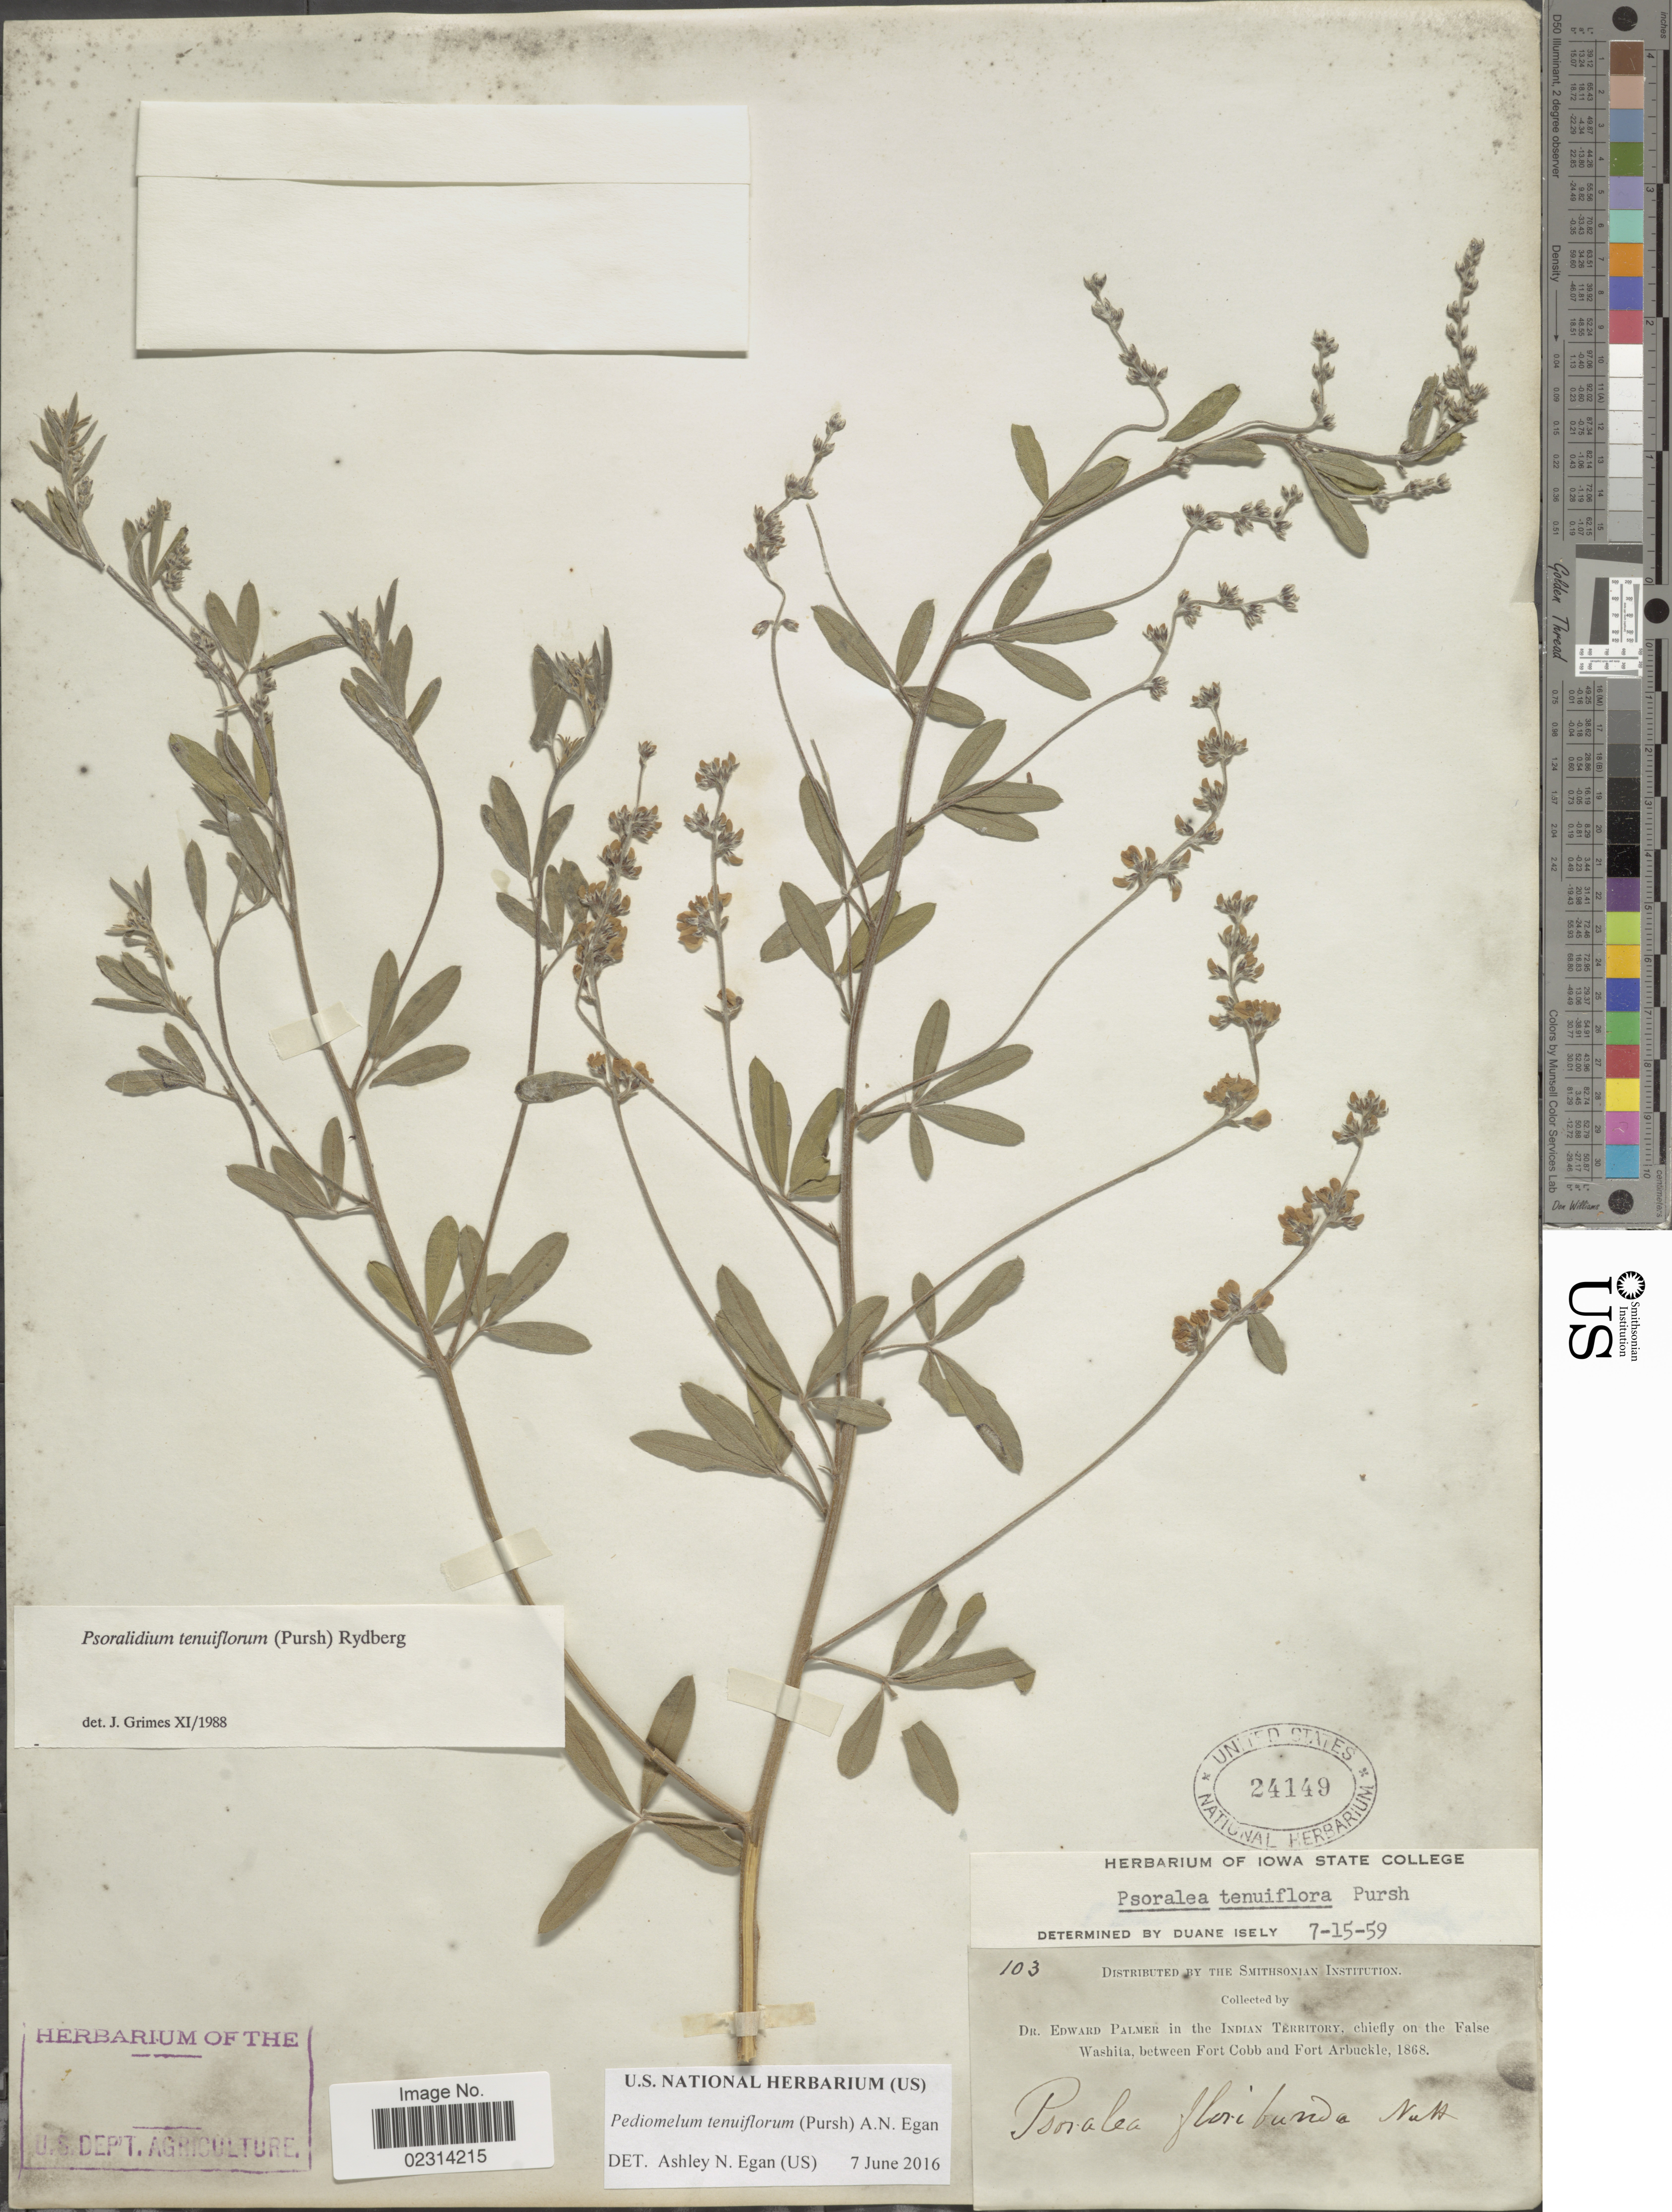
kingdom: Plantae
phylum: Tracheophyta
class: Magnoliopsida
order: Fabales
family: Fabaceae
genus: Psoralidium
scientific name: Psoralidium tenuiflorum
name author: (Pursh) Rydb.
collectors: E. Palmer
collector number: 103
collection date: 1868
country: United States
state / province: Oklahoma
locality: Indian Territory, chiefly on the False Washita, between Fort Cobb and Fort Arbuckle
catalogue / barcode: US 24149